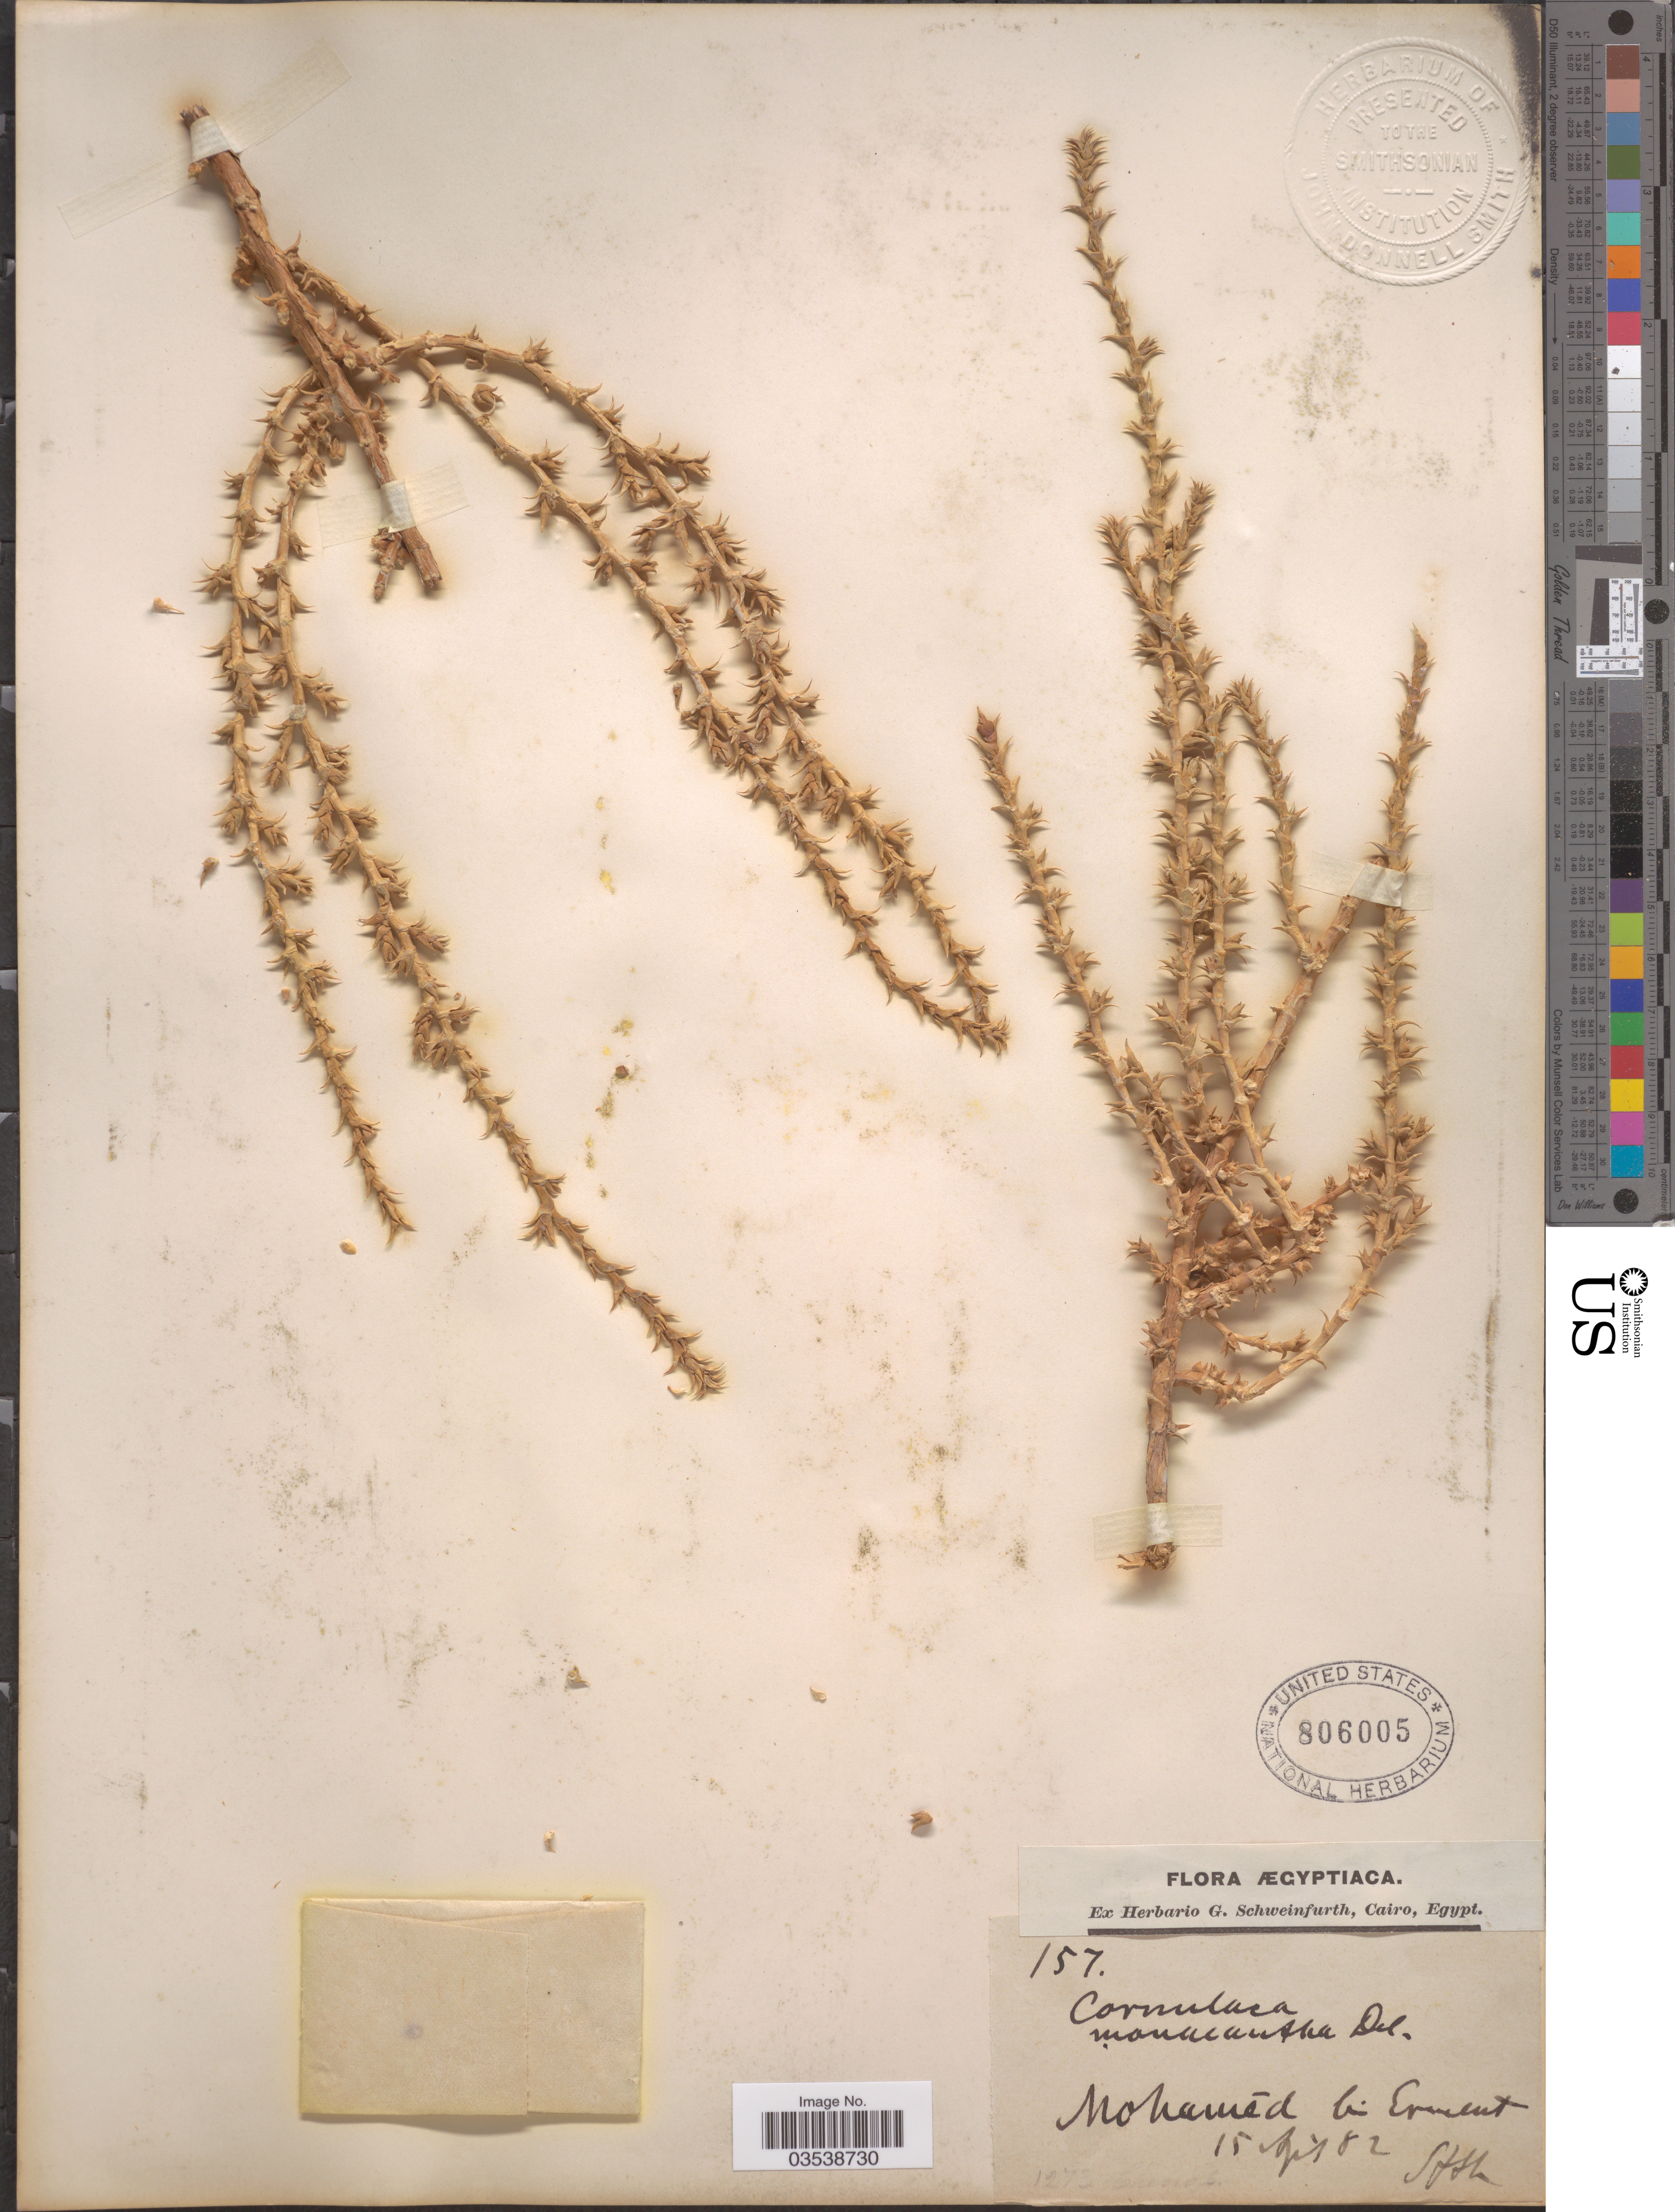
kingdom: Plantae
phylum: Tracheophyta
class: Magnoliopsida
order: Caryophyllales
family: Amaranthaceae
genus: Cornulaca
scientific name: Cornulaca monacantha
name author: Delile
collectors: G. A. Schweinfurth (herbarium)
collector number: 157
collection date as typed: Transcribed d/m/y: 15/4/82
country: Egypt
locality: Mohaméd bei Ermont.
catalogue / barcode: US 806005